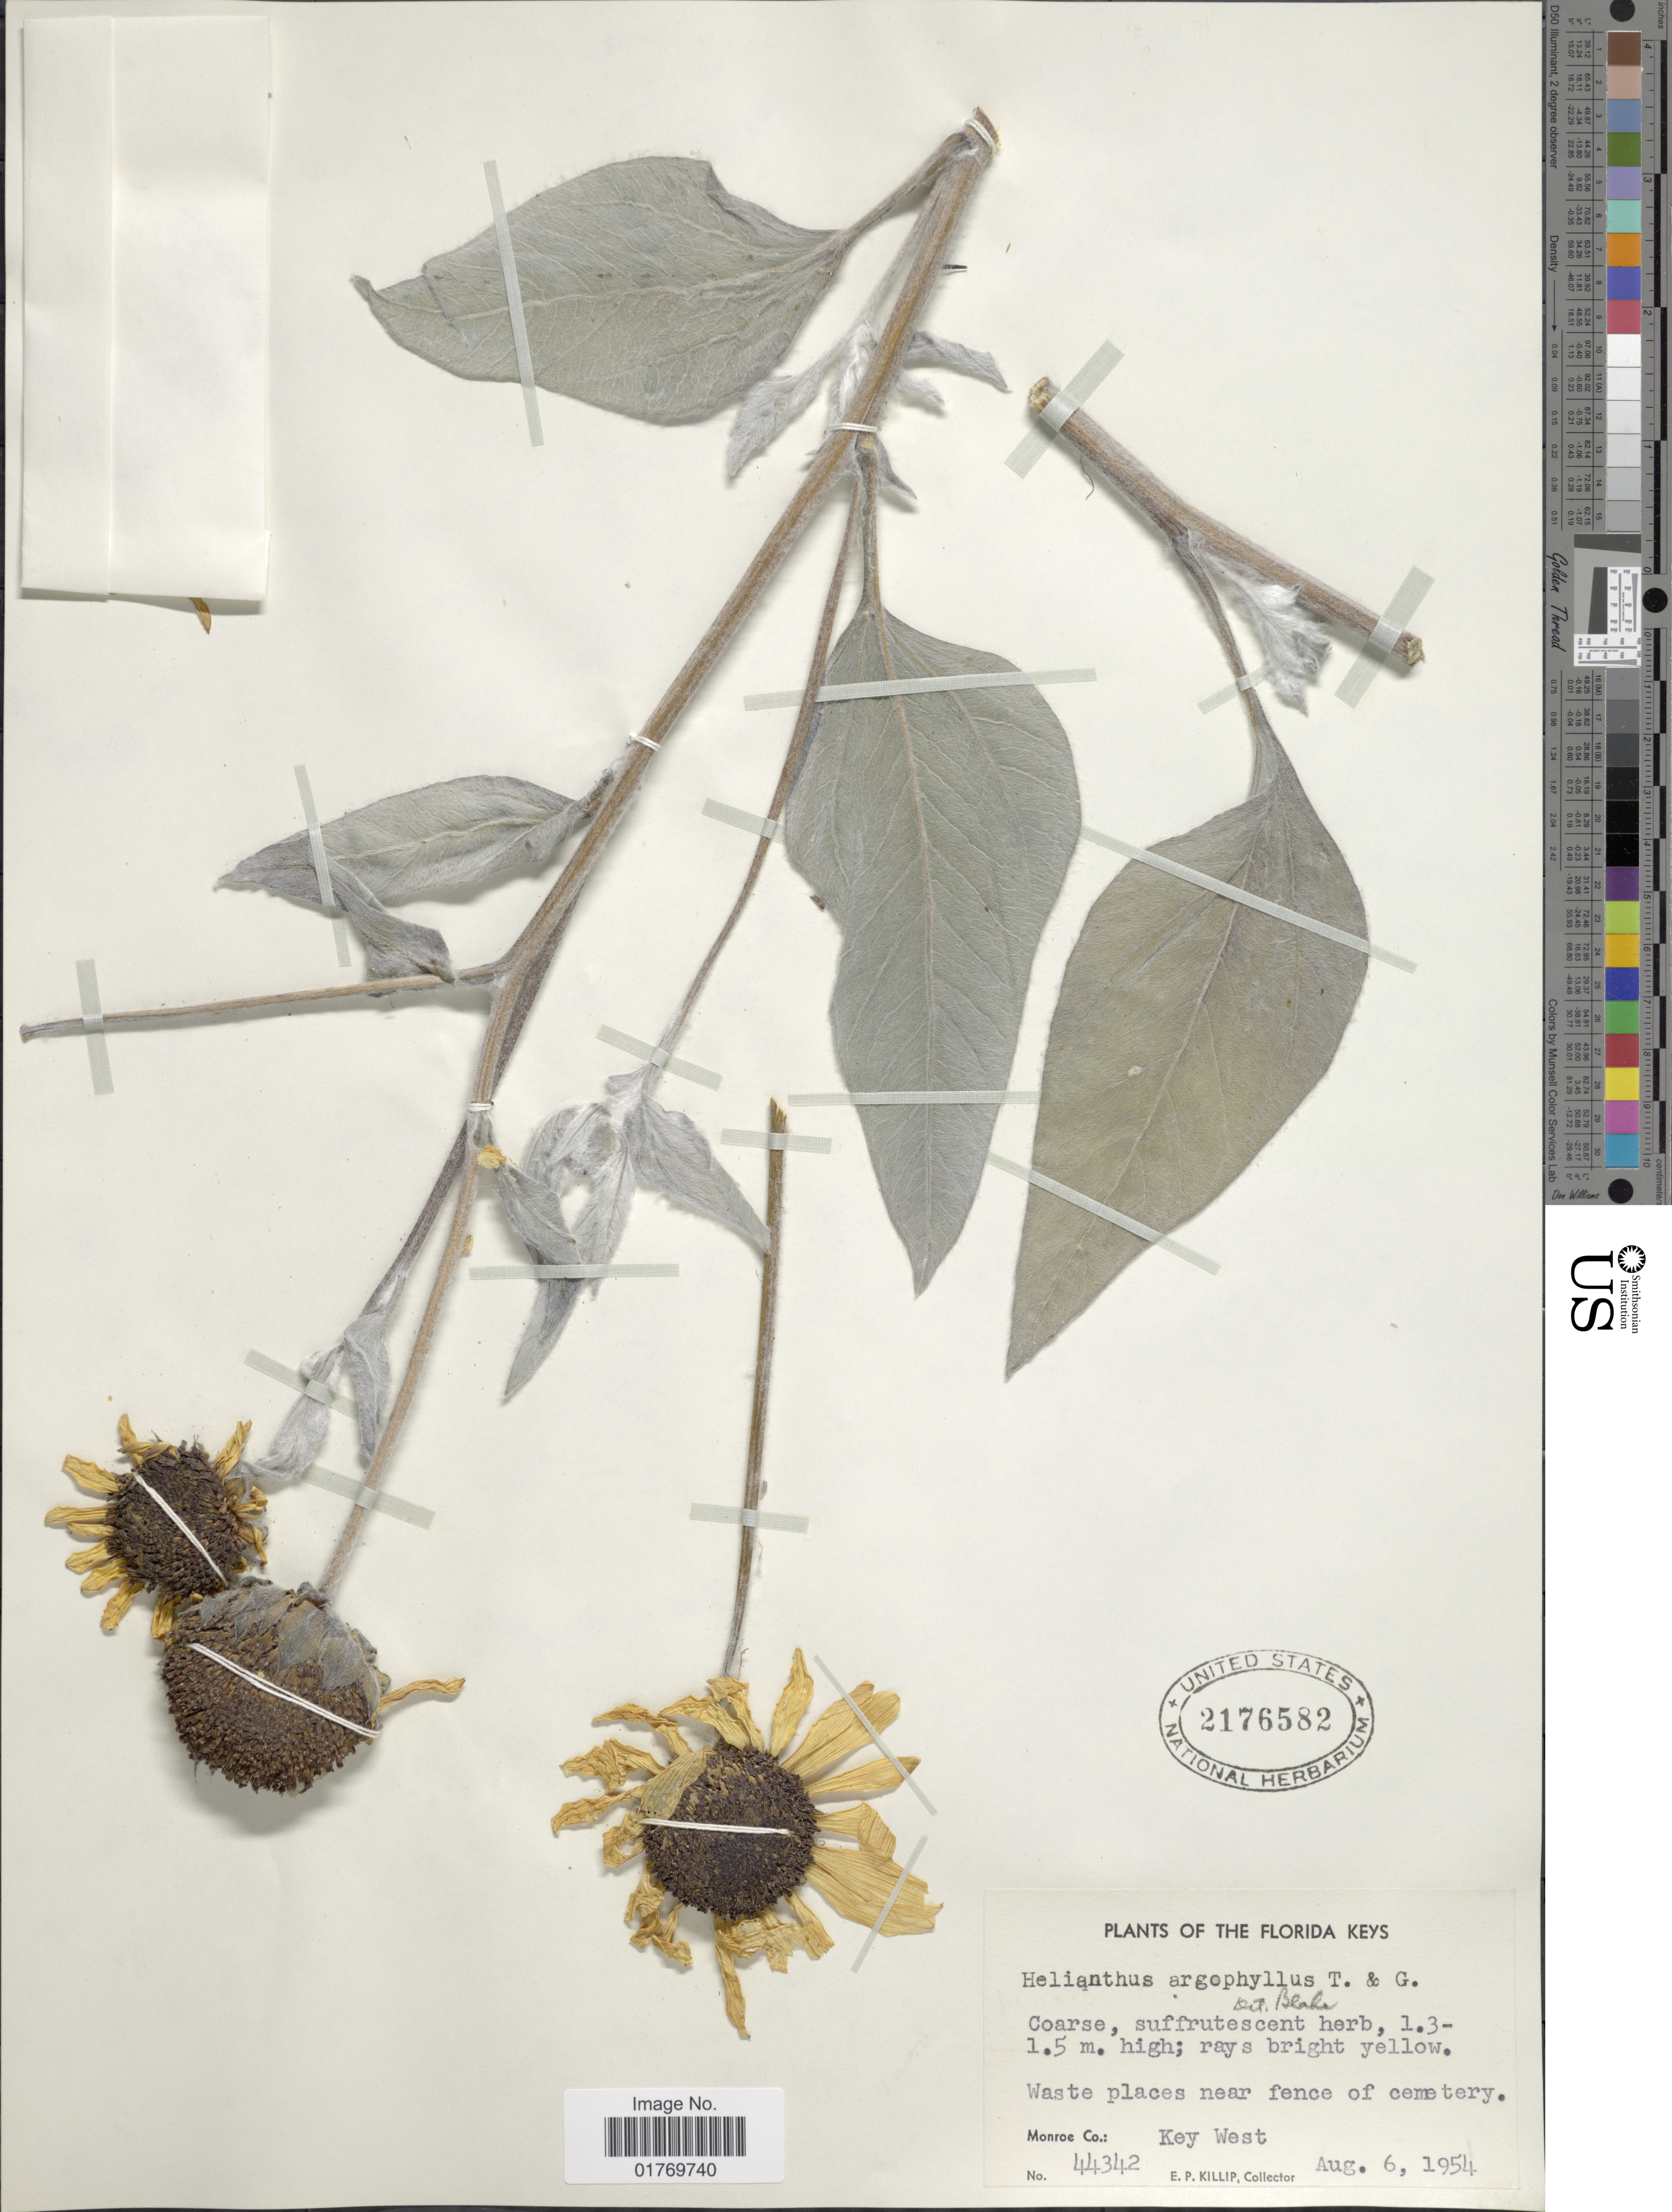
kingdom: Plantae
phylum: Tracheophyta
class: Magnoliopsida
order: Asterales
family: Asteraceae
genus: Helianthus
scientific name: Helianthus argophyllus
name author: Torr. & A. Gray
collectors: E. P. Killip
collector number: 44342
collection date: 1954-08-06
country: United States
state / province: Florida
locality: The Florida Keys, Waste places near fence of cemetery, Monroe Co.: Key West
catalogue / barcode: US 2176582